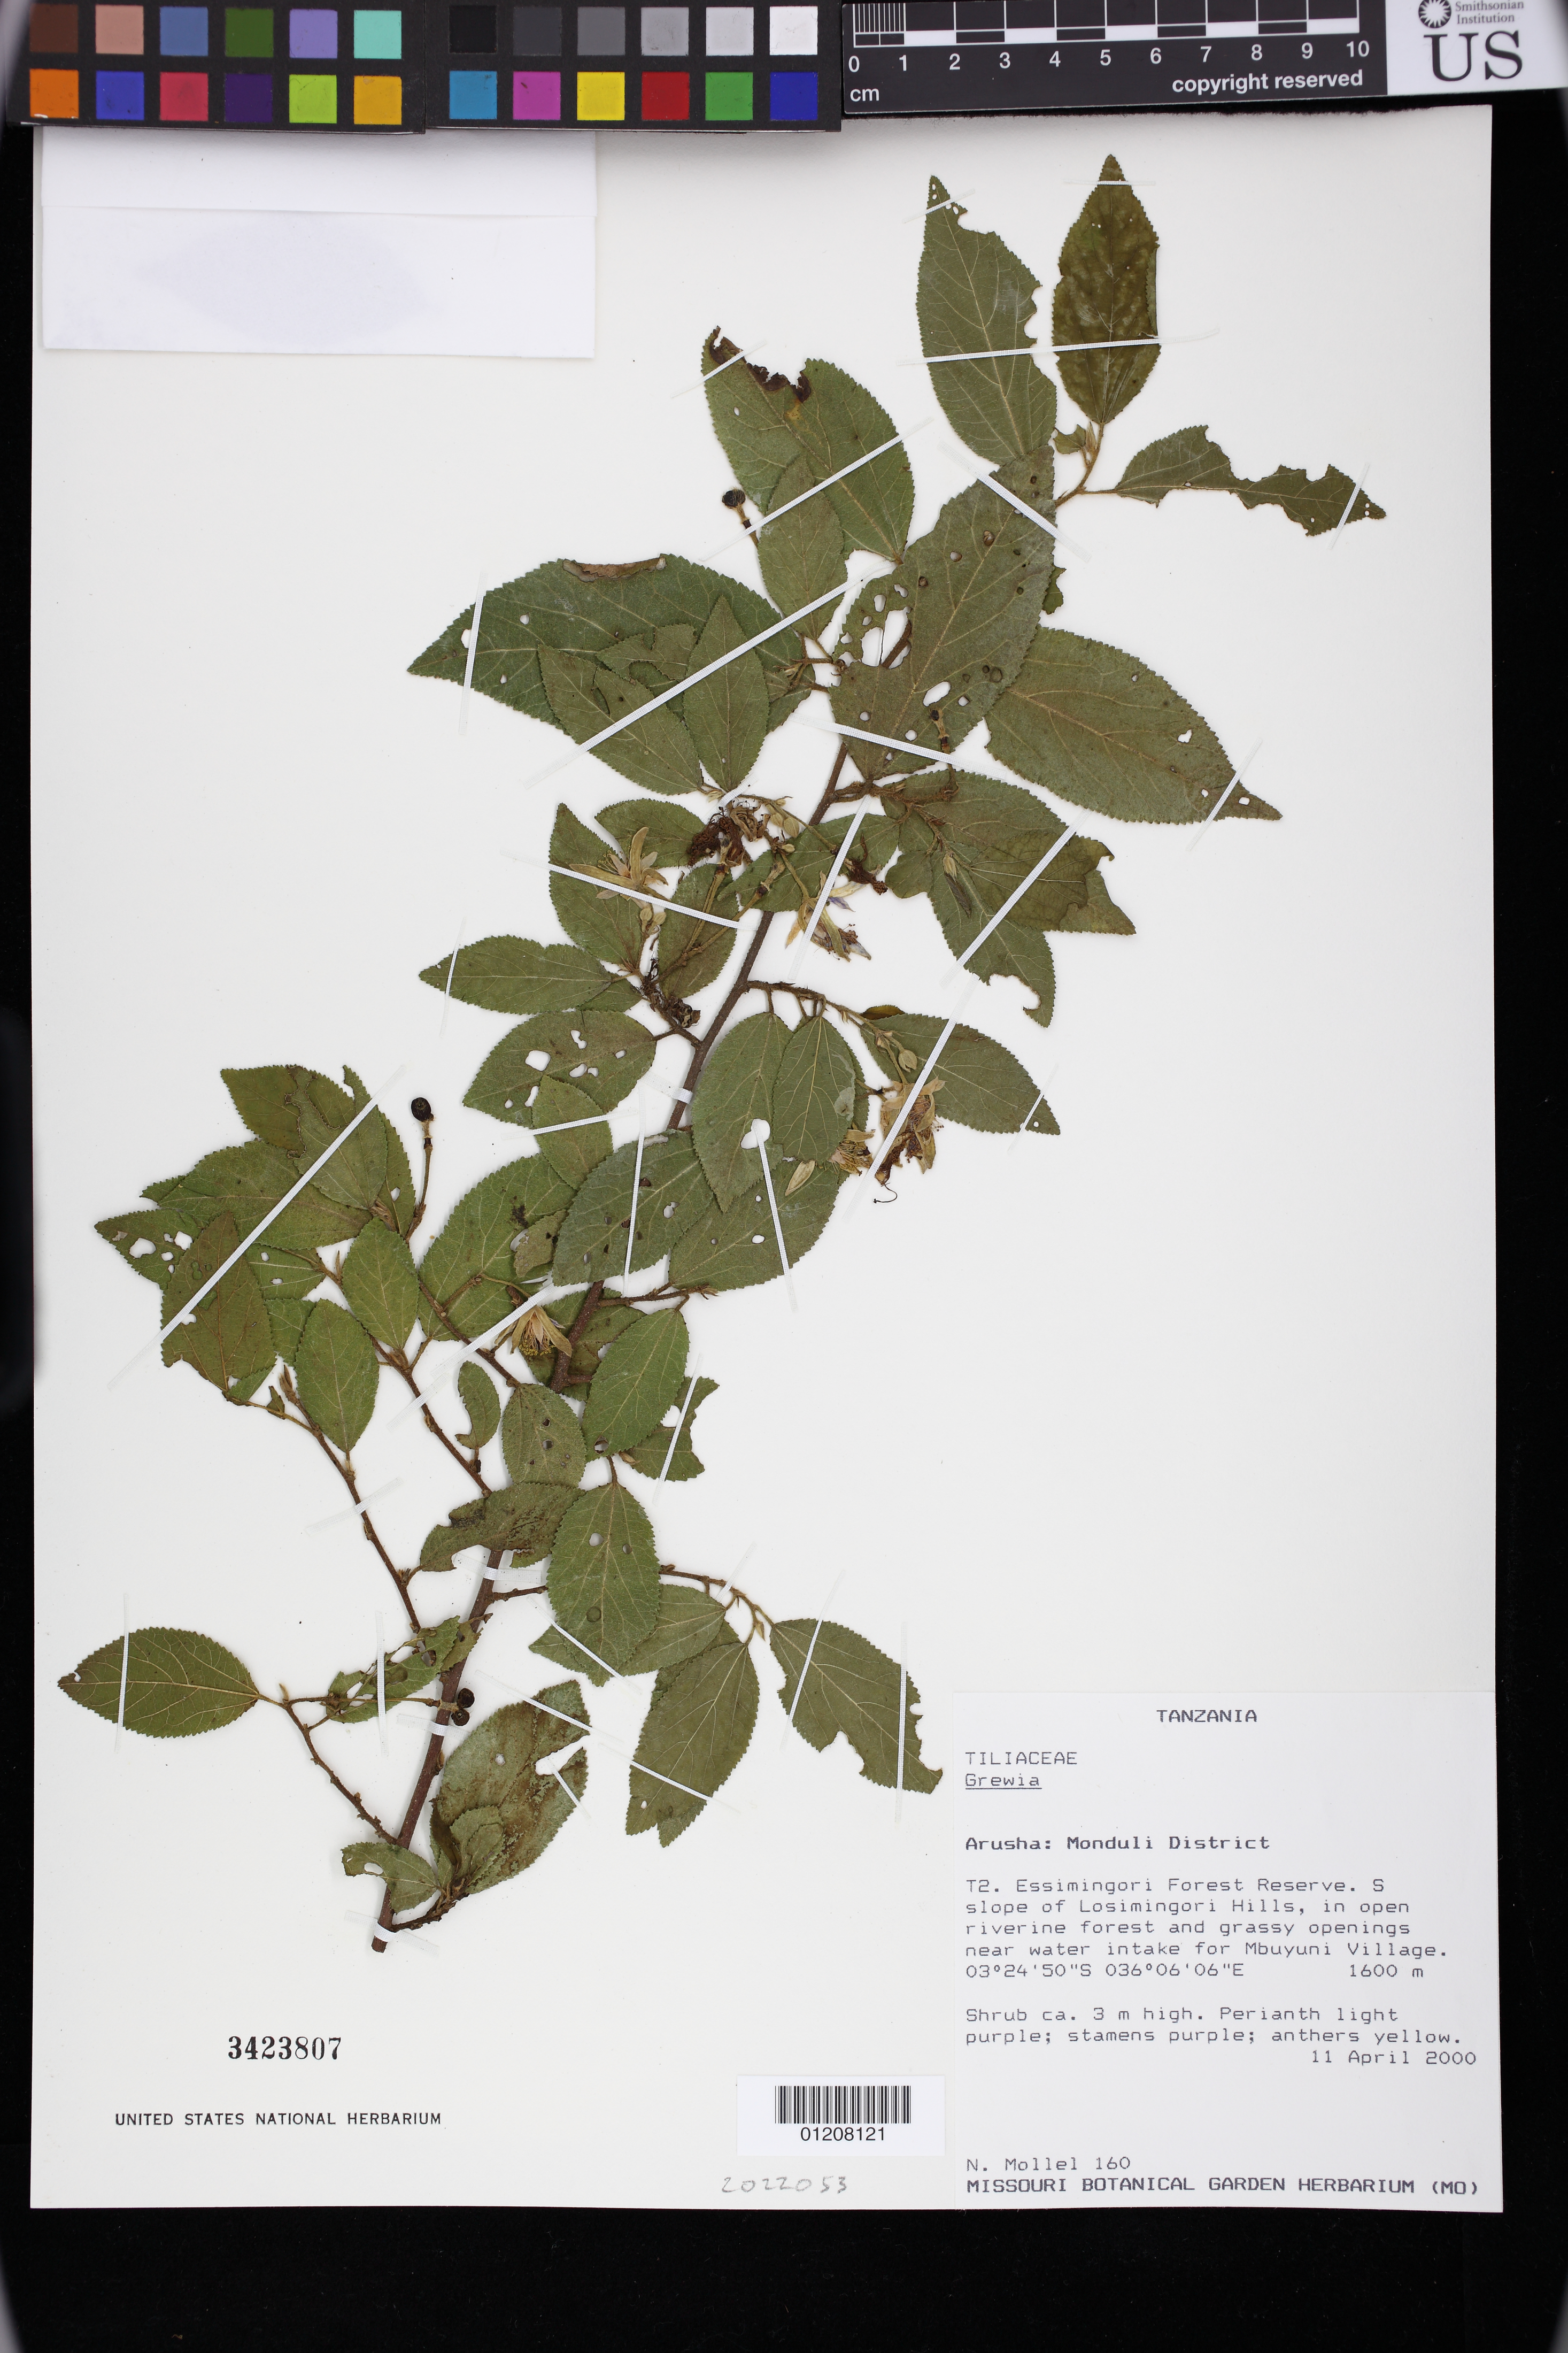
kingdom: Plantae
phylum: Tracheophyta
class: Magnoliopsida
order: Malvales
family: Malvaceae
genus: Grewia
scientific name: Grewia sp.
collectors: N. Mollel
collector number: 160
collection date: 2000-04-11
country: Tanzania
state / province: Arusha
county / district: Monduli District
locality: T2. Essimingori Forest Reserve. S slope of Losimingori Hills, in open riverine forest and grassy openings near water intake for Mbuyuni village.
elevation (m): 1600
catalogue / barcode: US 3423807